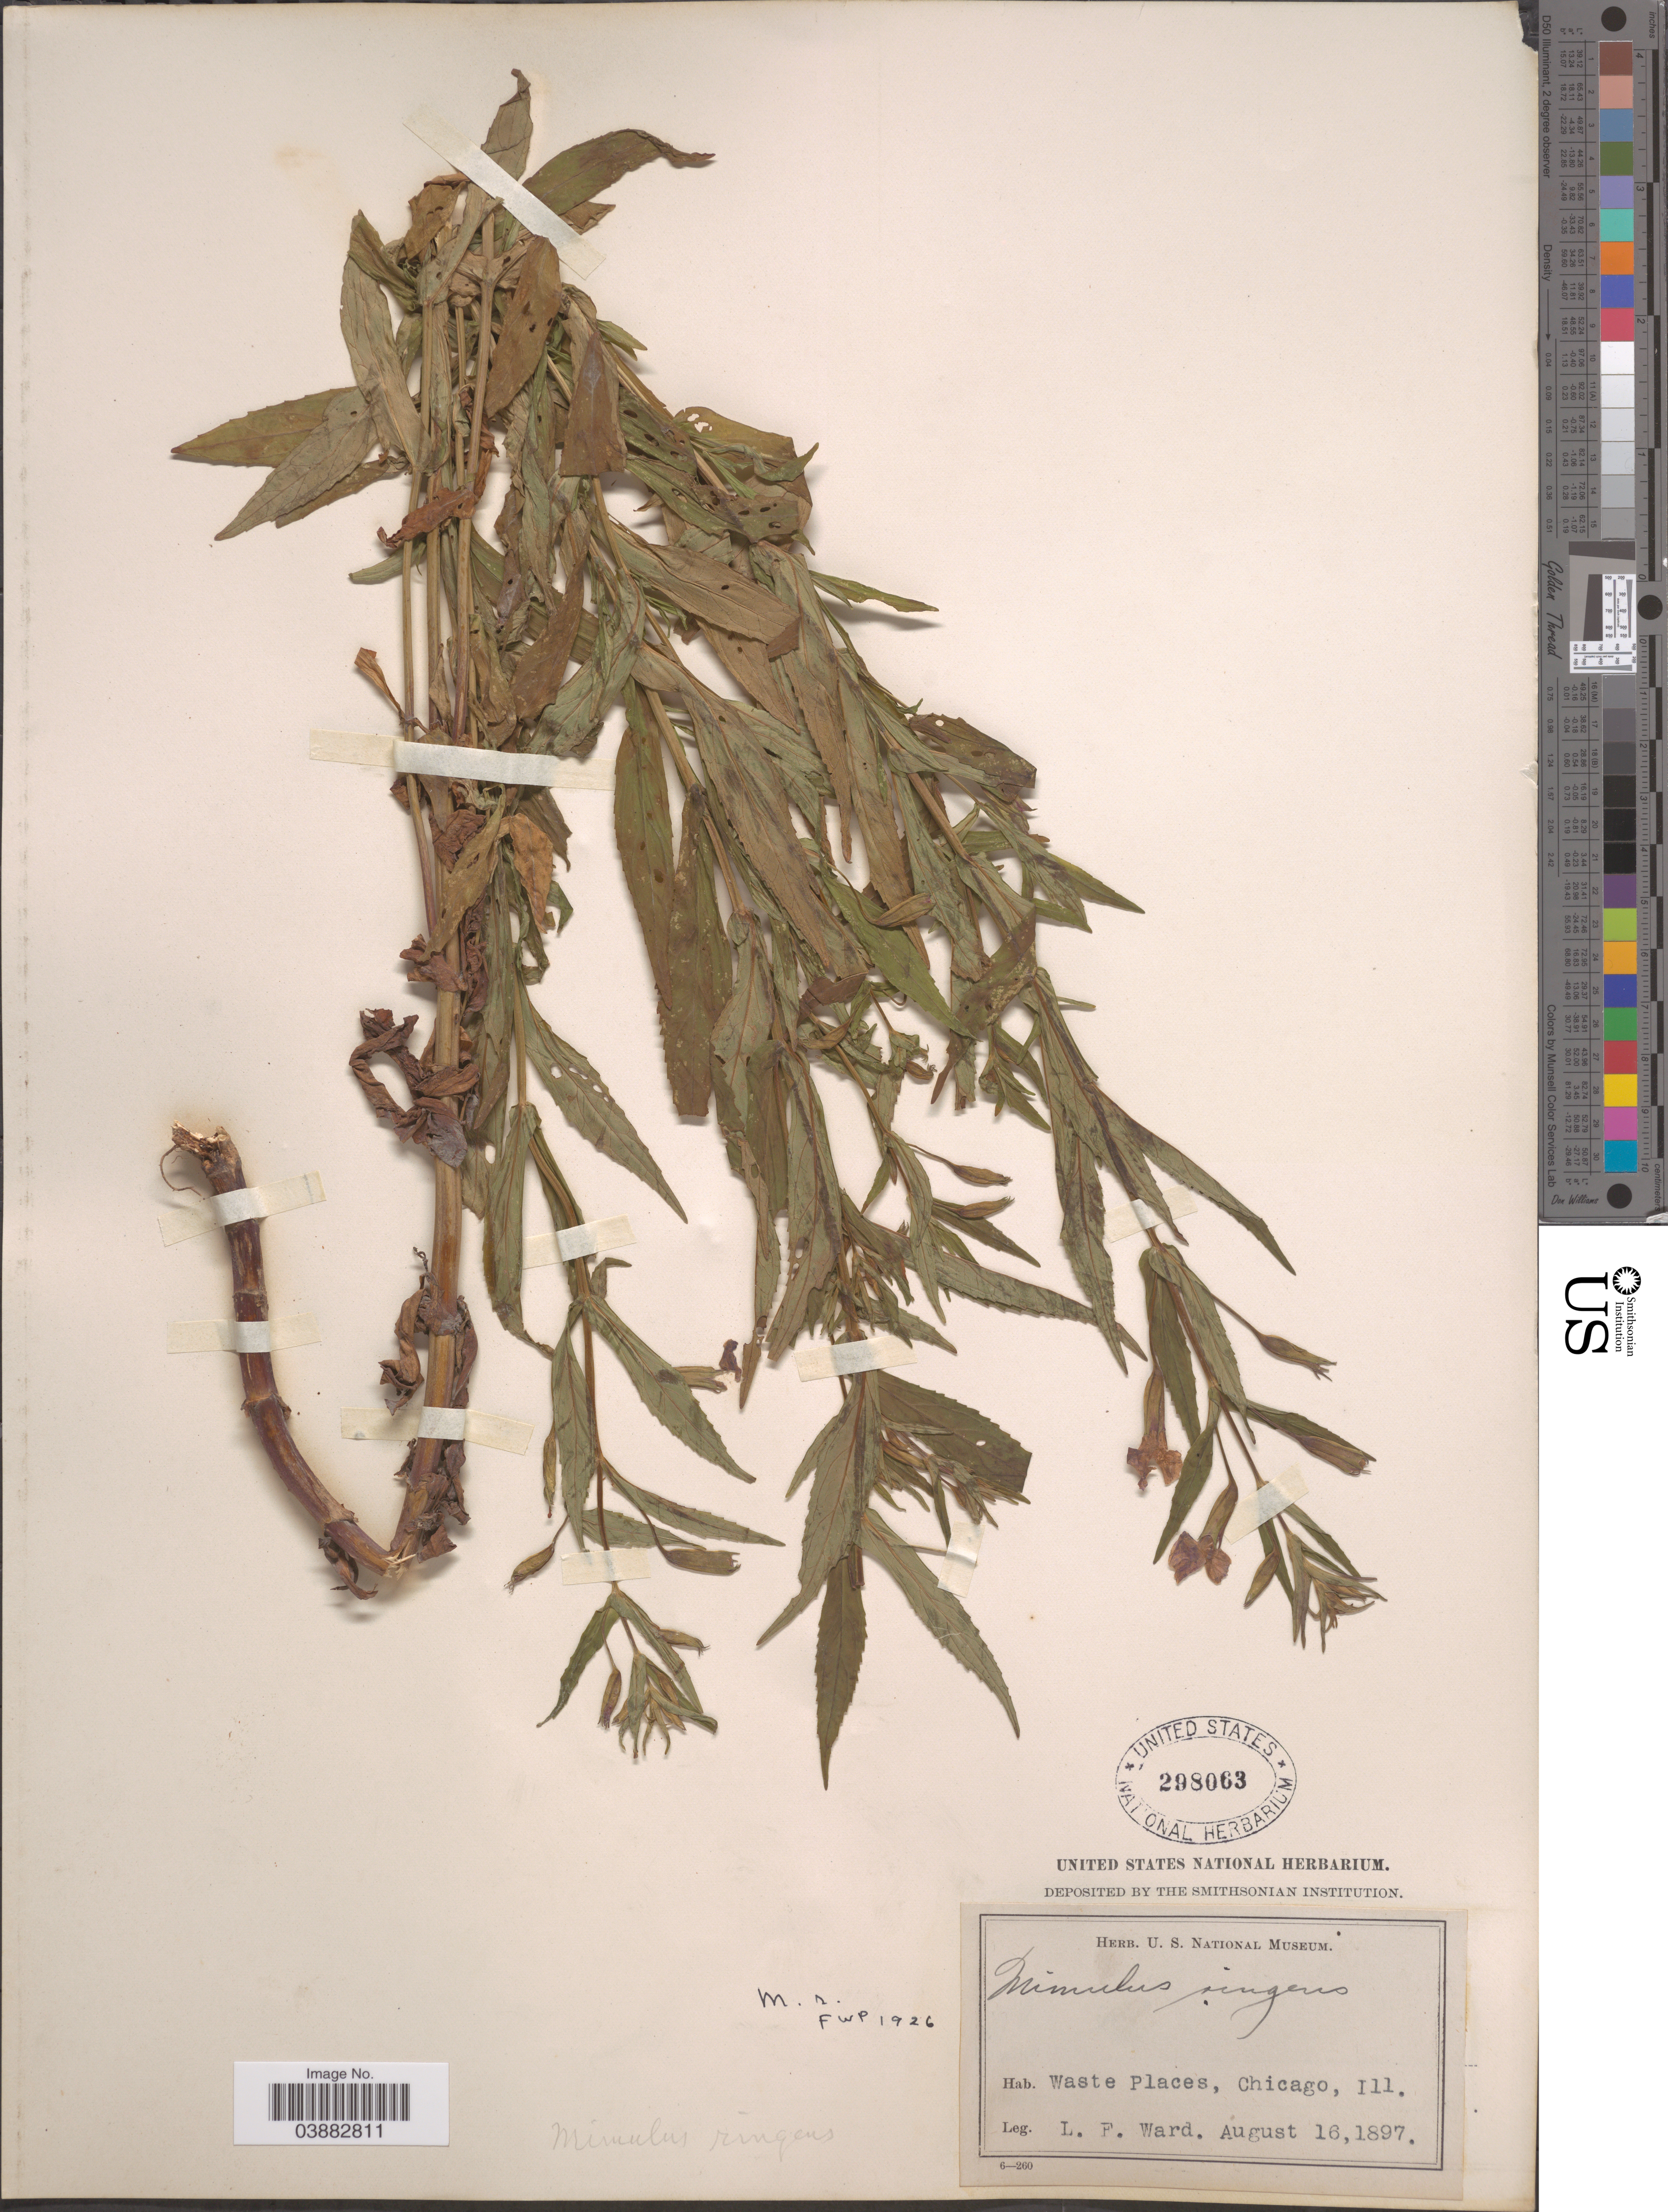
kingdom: Plantae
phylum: Tracheophyta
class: Magnoliopsida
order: Lamiales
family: Phrymaceae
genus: Mimulus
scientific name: Mimulus ringens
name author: L.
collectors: L. Ward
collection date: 1897-08-16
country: United States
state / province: Illinois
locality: Waste places, Chicago.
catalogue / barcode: US 298063